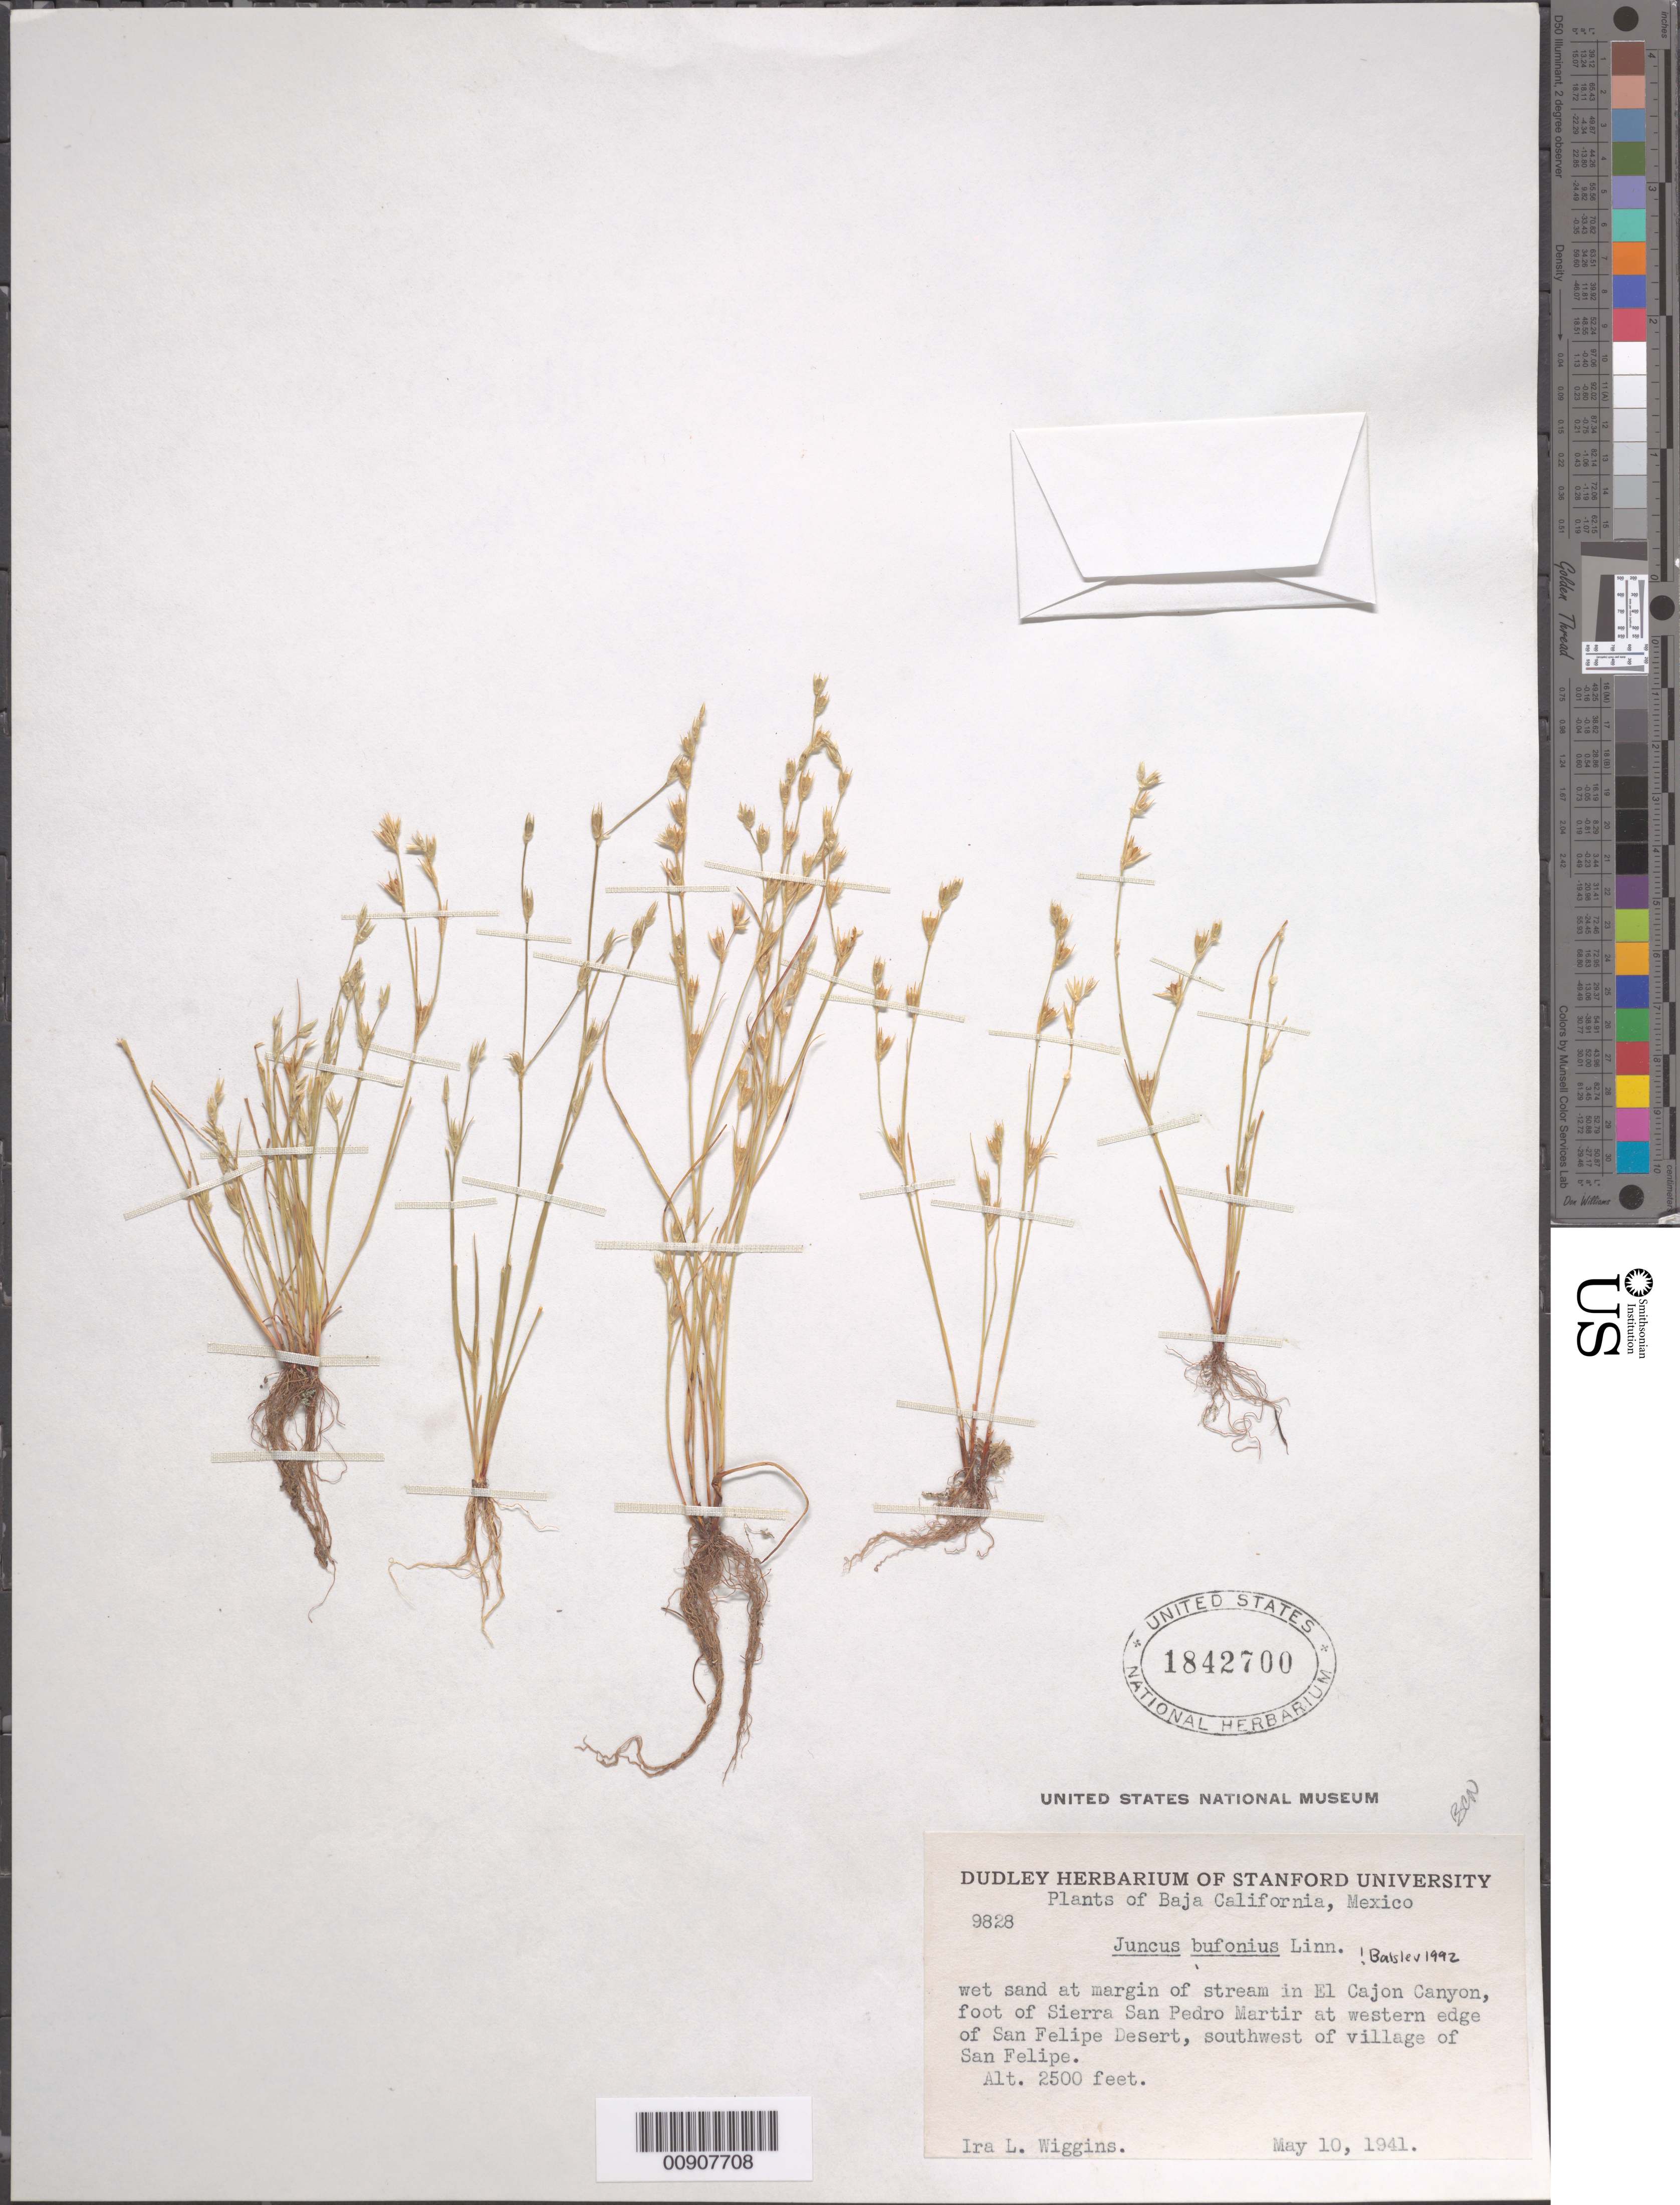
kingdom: Plantae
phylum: Tracheophyta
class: Liliopsida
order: Poales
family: Juncaceae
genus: Juncus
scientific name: Juncus bufonius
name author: L.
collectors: I. L. Wiggins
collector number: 9828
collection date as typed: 10 May 1941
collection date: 1941-05-10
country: Mexico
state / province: Baja California Norte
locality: El Cajon Canyon, foot of Sierra San Pedro Mártir at western edge of San Felipe Desert, southwest of village of San Felipe.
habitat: Wet sand at margin of stream.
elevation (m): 762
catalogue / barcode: US 1842700